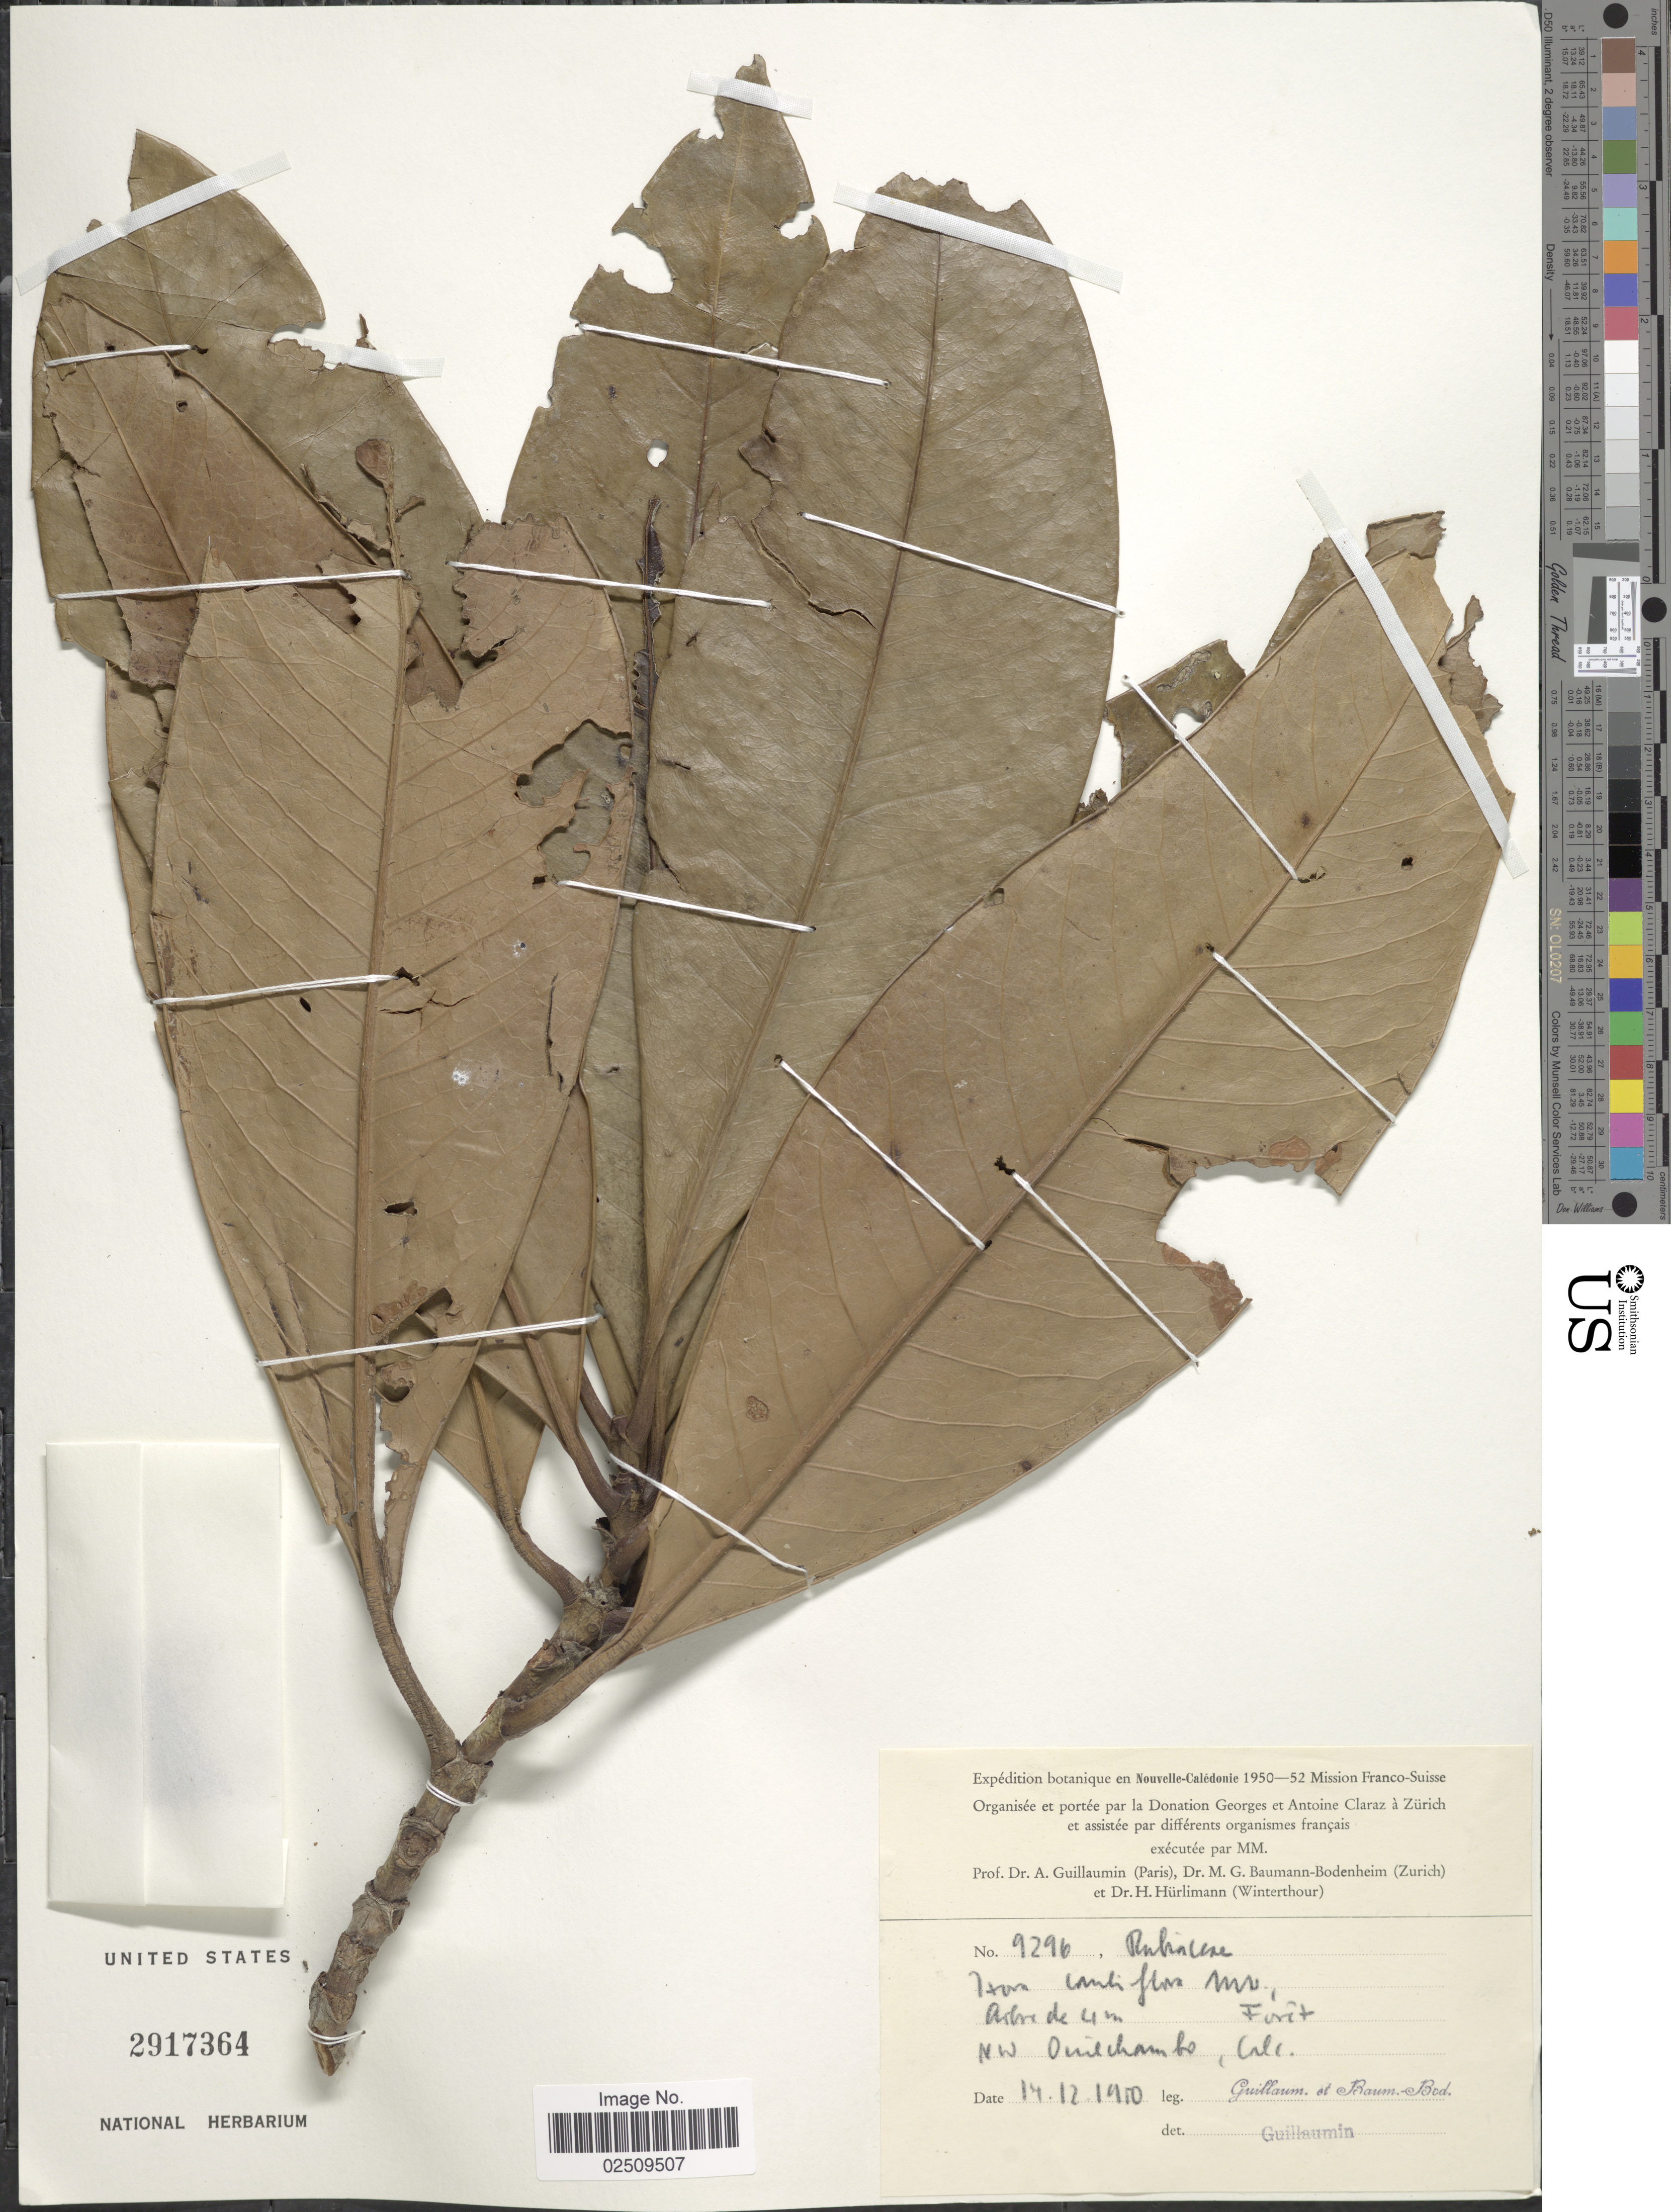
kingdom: Plantae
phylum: Tracheophyta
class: Magnoliopsida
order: Gentianales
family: Rubiaceae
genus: Ixora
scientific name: Ixora cauliflora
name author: Montrouz.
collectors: A. Guillaumin & M. G. Baumann-Bodenheim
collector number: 9296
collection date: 1950-12-14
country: New Caledonia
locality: NW Ouitchambo, Calc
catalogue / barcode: US 2917364